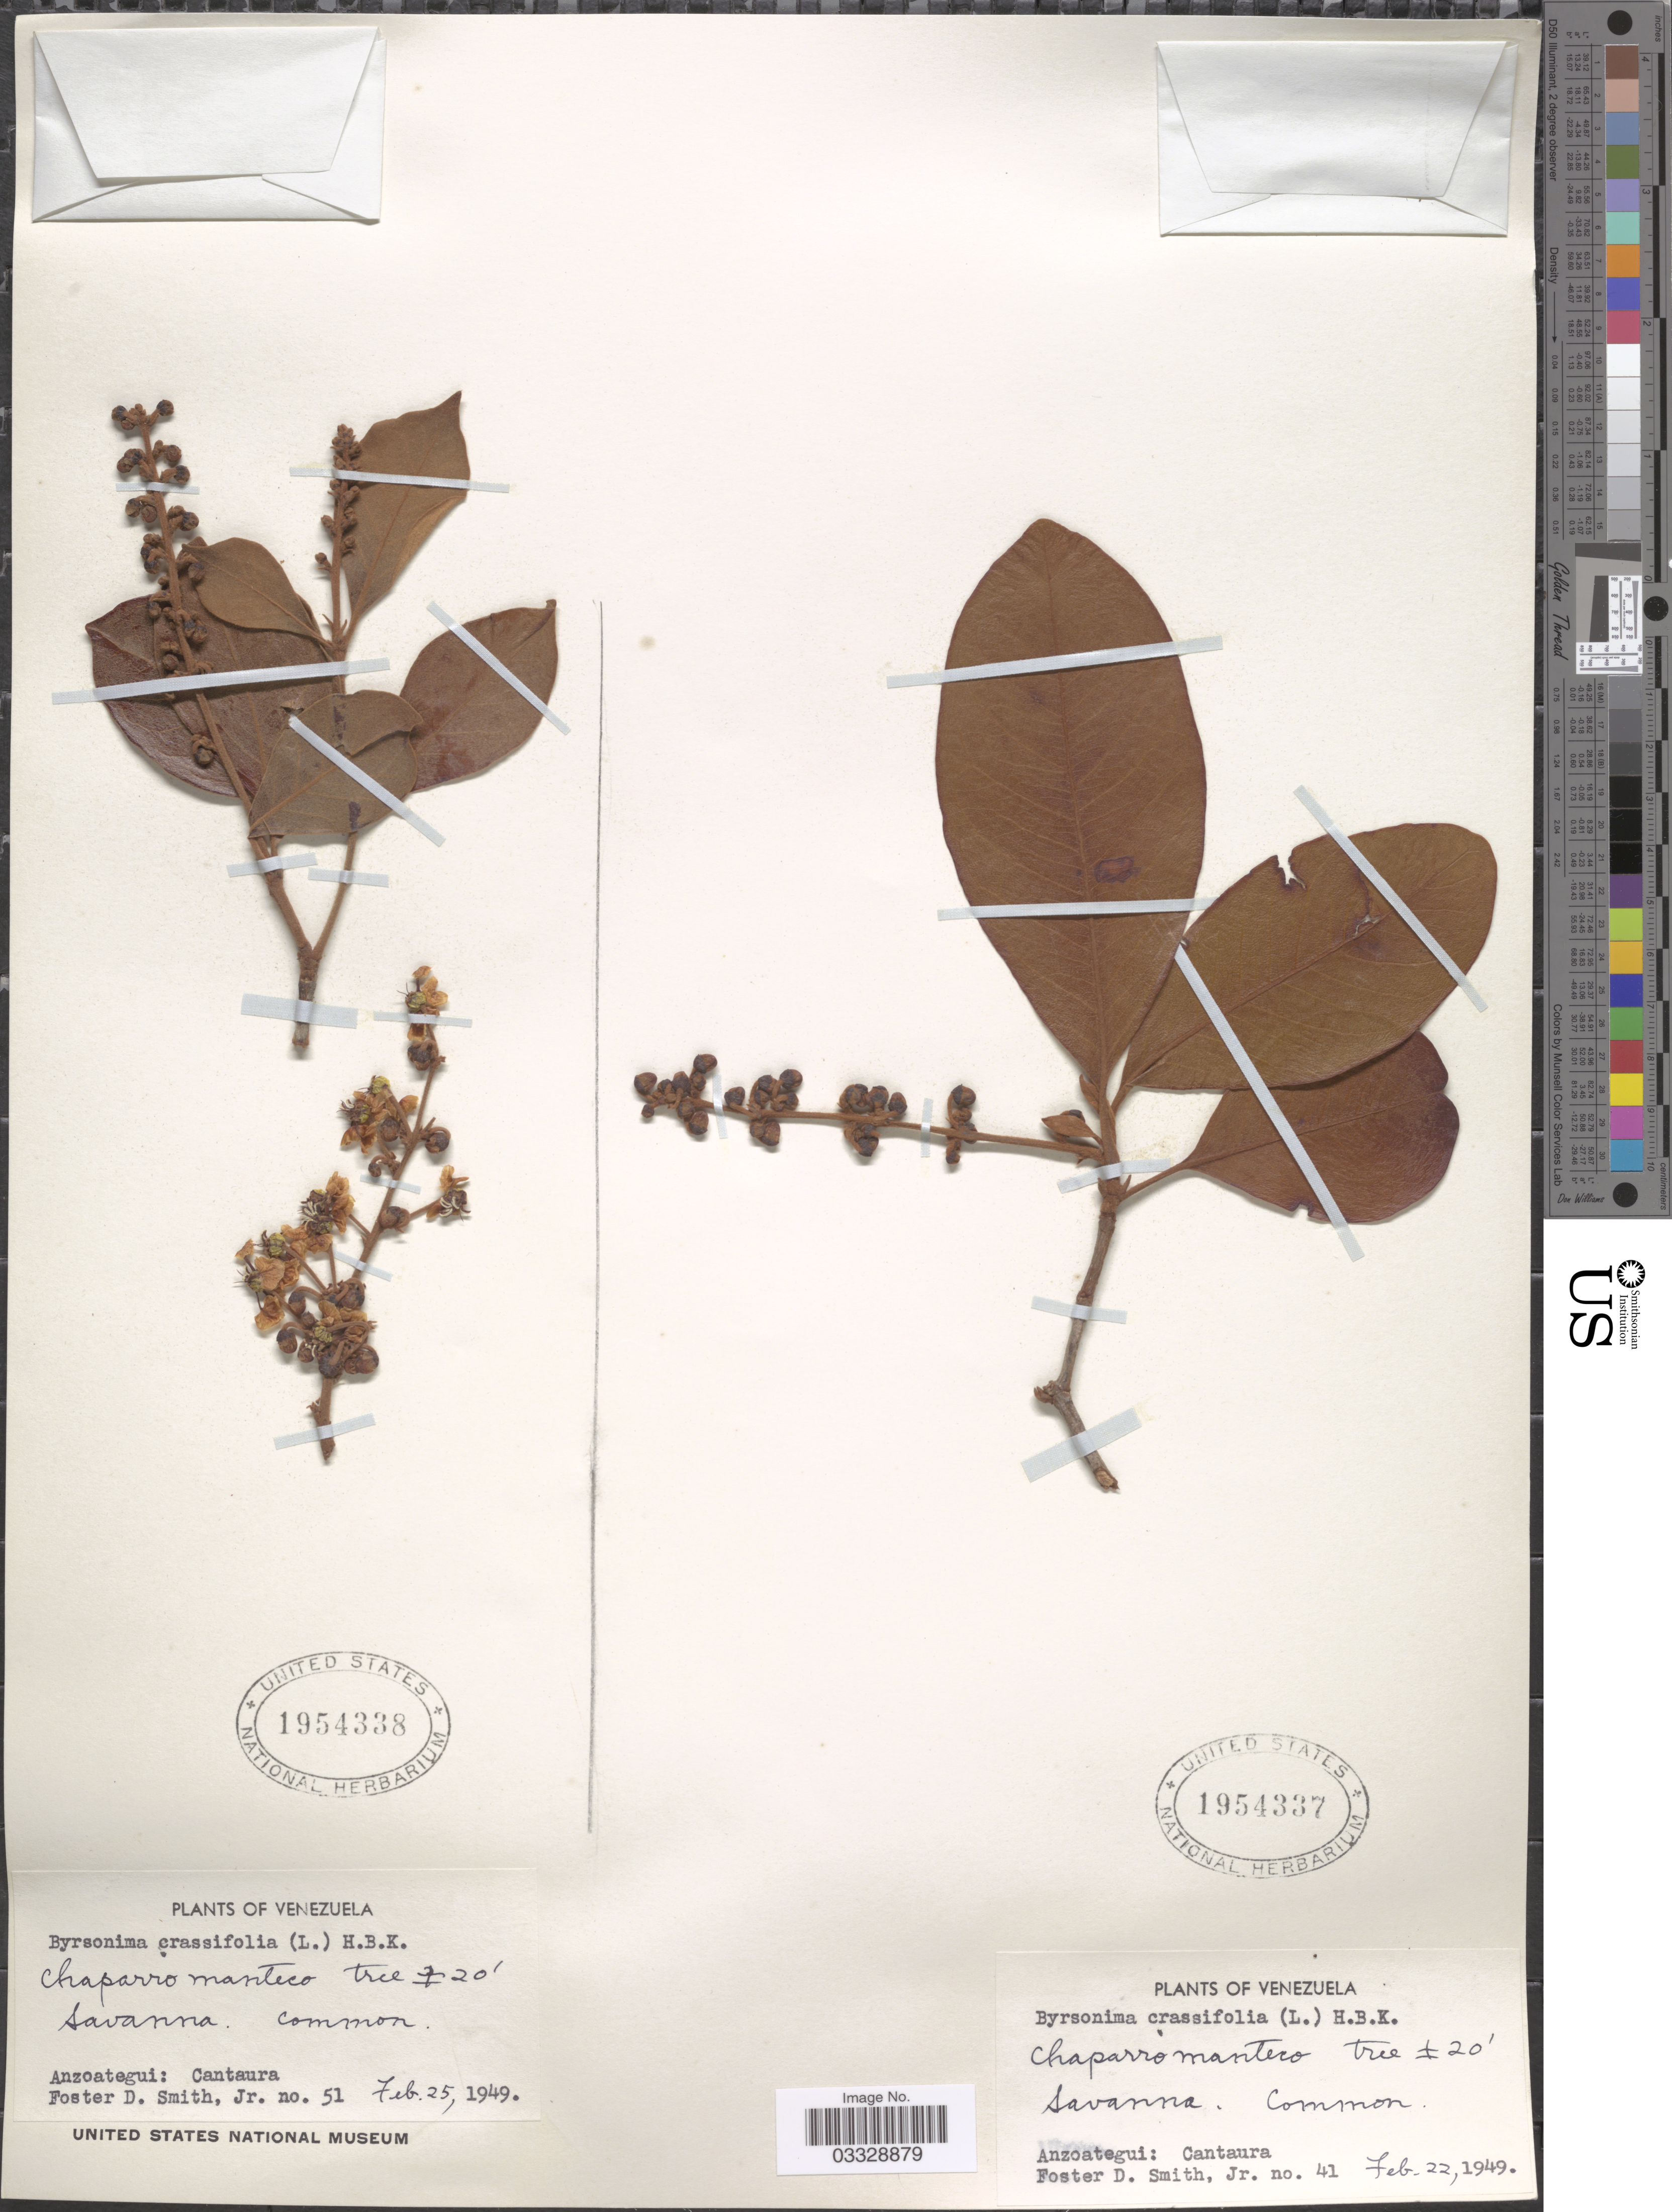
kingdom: Plantae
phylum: Tracheophyta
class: Magnoliopsida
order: Malpighiales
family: Malpighiaceae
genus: Byrsonima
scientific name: Byrsonima crassifolia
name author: (L.) Kunth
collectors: F. Smith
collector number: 41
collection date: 1949-02-22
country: Venezuela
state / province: Anzoategui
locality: Cantaura.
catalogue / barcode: US 1954337-2